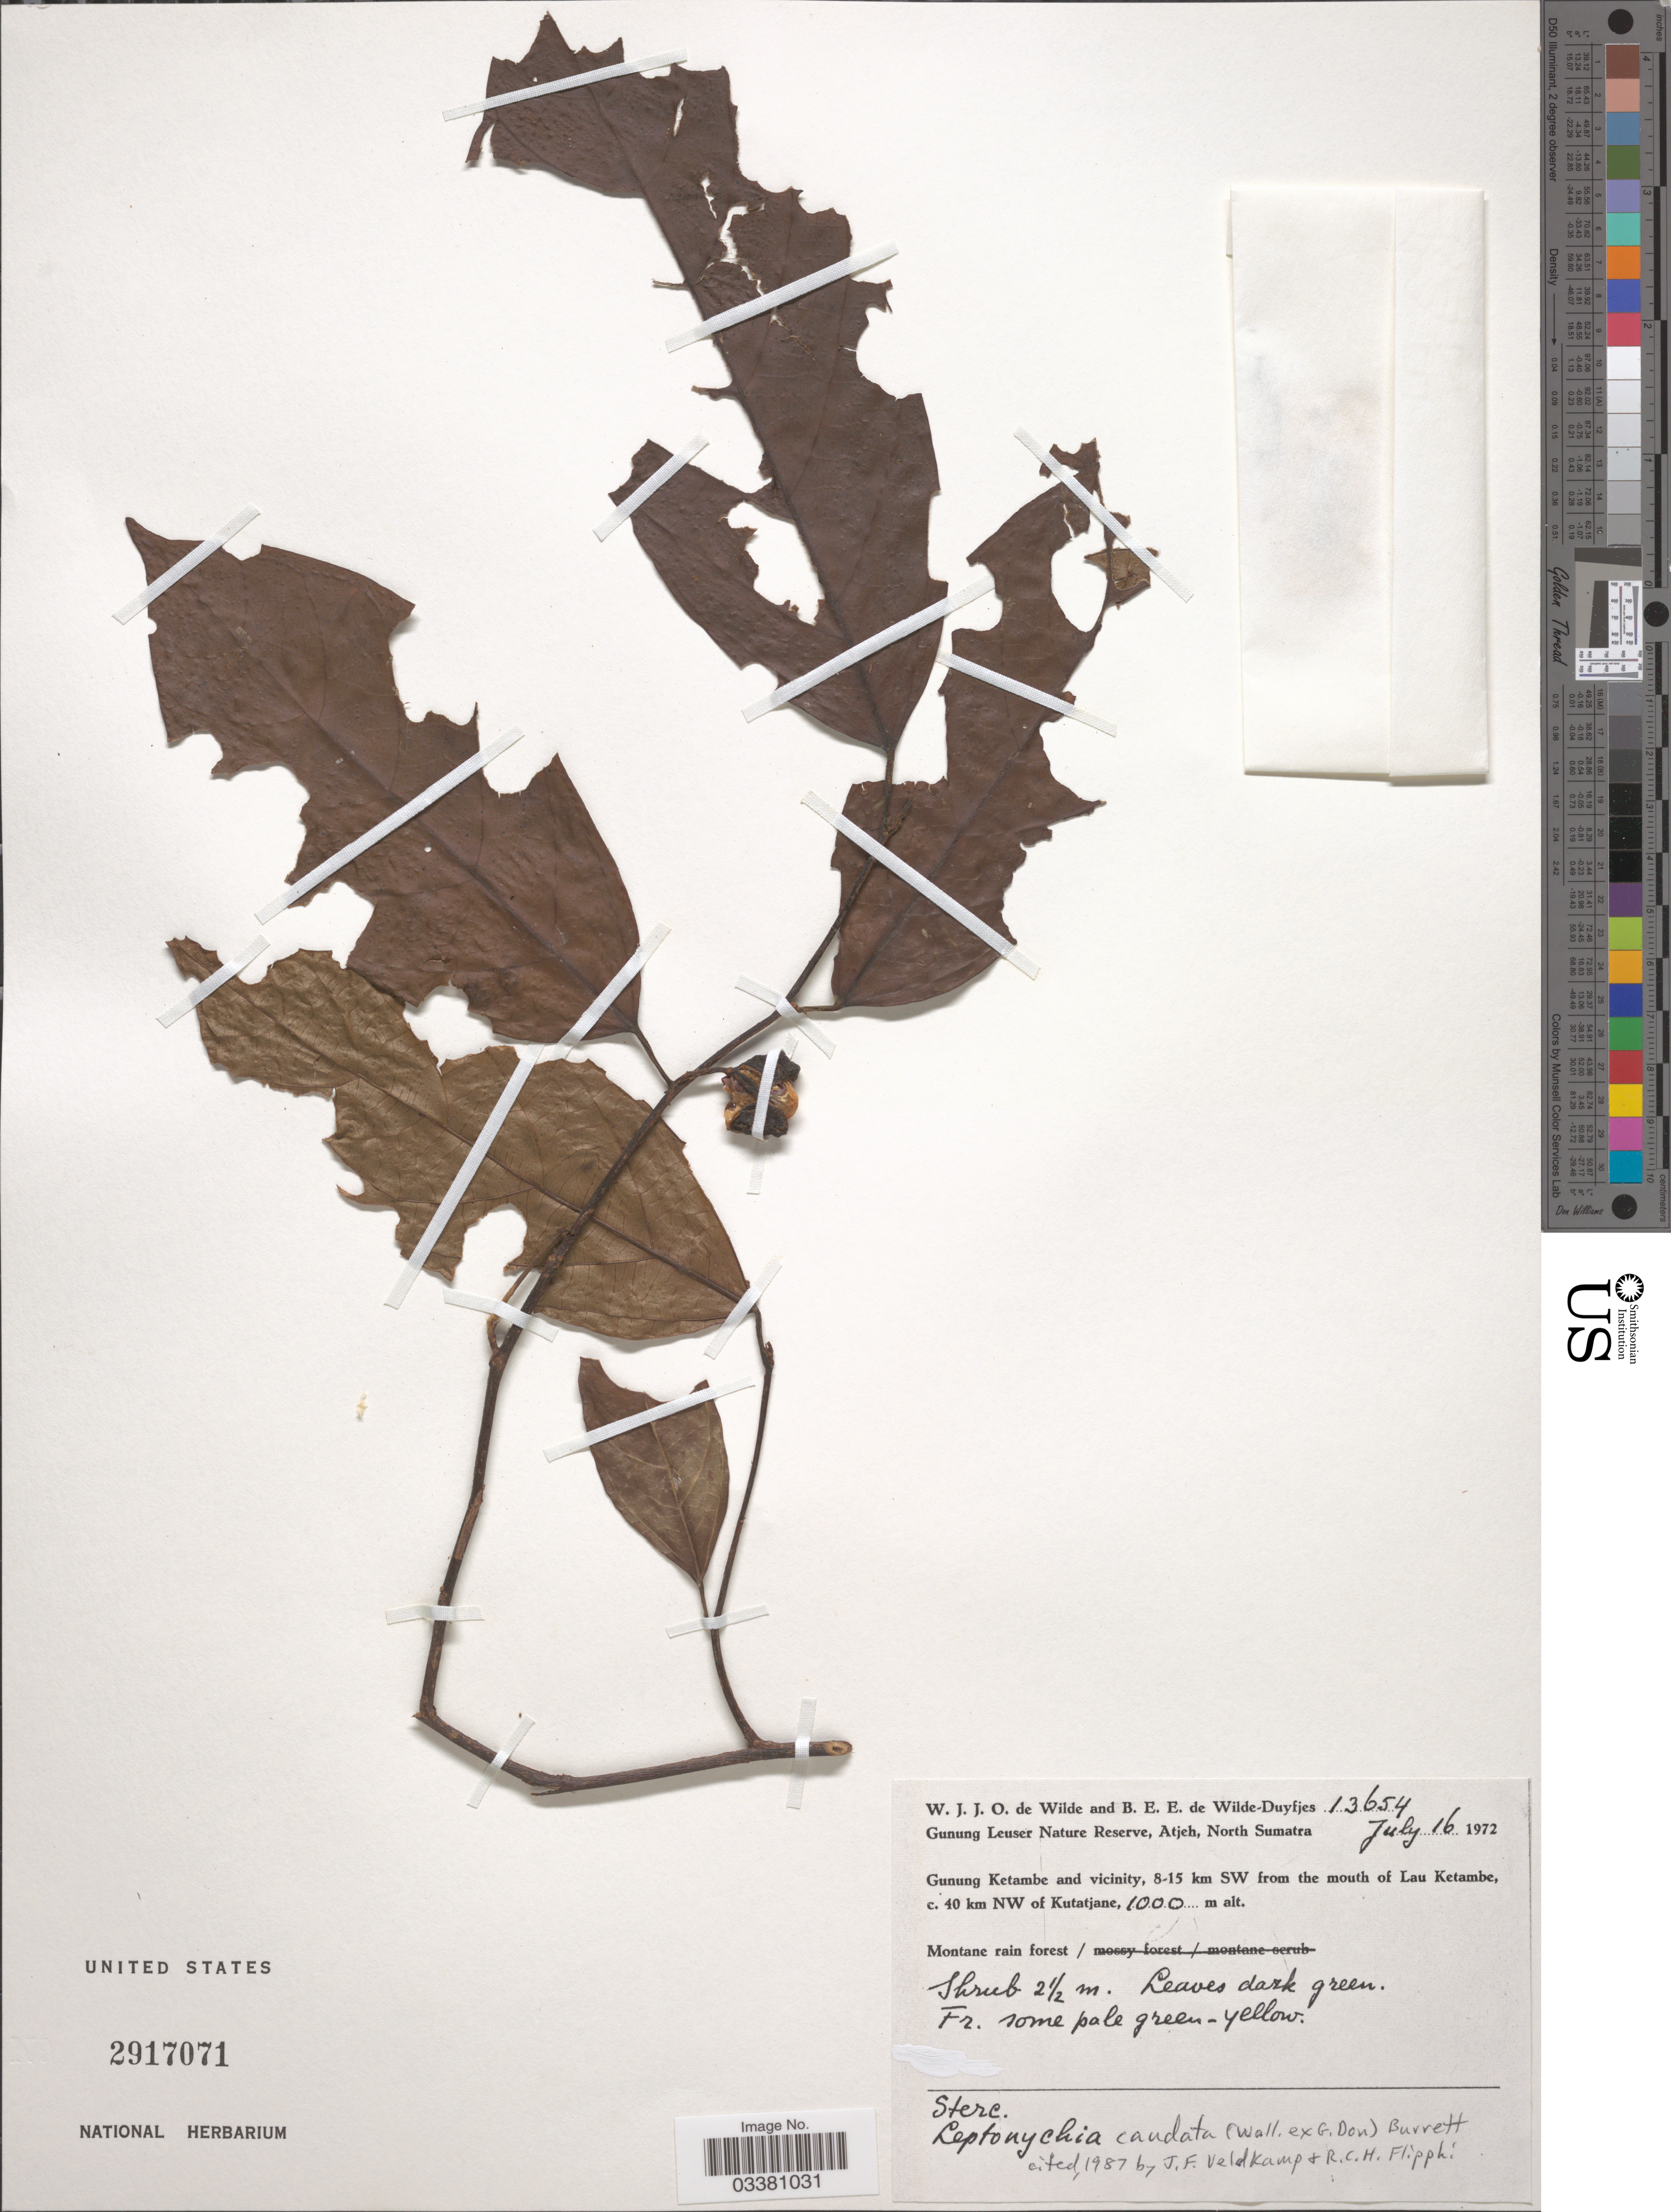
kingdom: Plantae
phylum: Tracheophyta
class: Magnoliopsida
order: Malvales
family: Malvaceae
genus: Leptonychia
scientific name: Leptonychia caudata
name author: Burret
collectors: W. J. de Wilde & B. E. de Wilde-Duyfjes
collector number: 13654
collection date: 1972-07-16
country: Indonesia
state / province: Sumatra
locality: Gunung Leuser Nature Reserve, Atjeh, North Sumatra. Gunung Ketambe and vicinity, 8-15 km SW from the mouth of Lau Ketambe, c. 40 km NW of Kutatjane.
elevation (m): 1000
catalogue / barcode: US 2917071